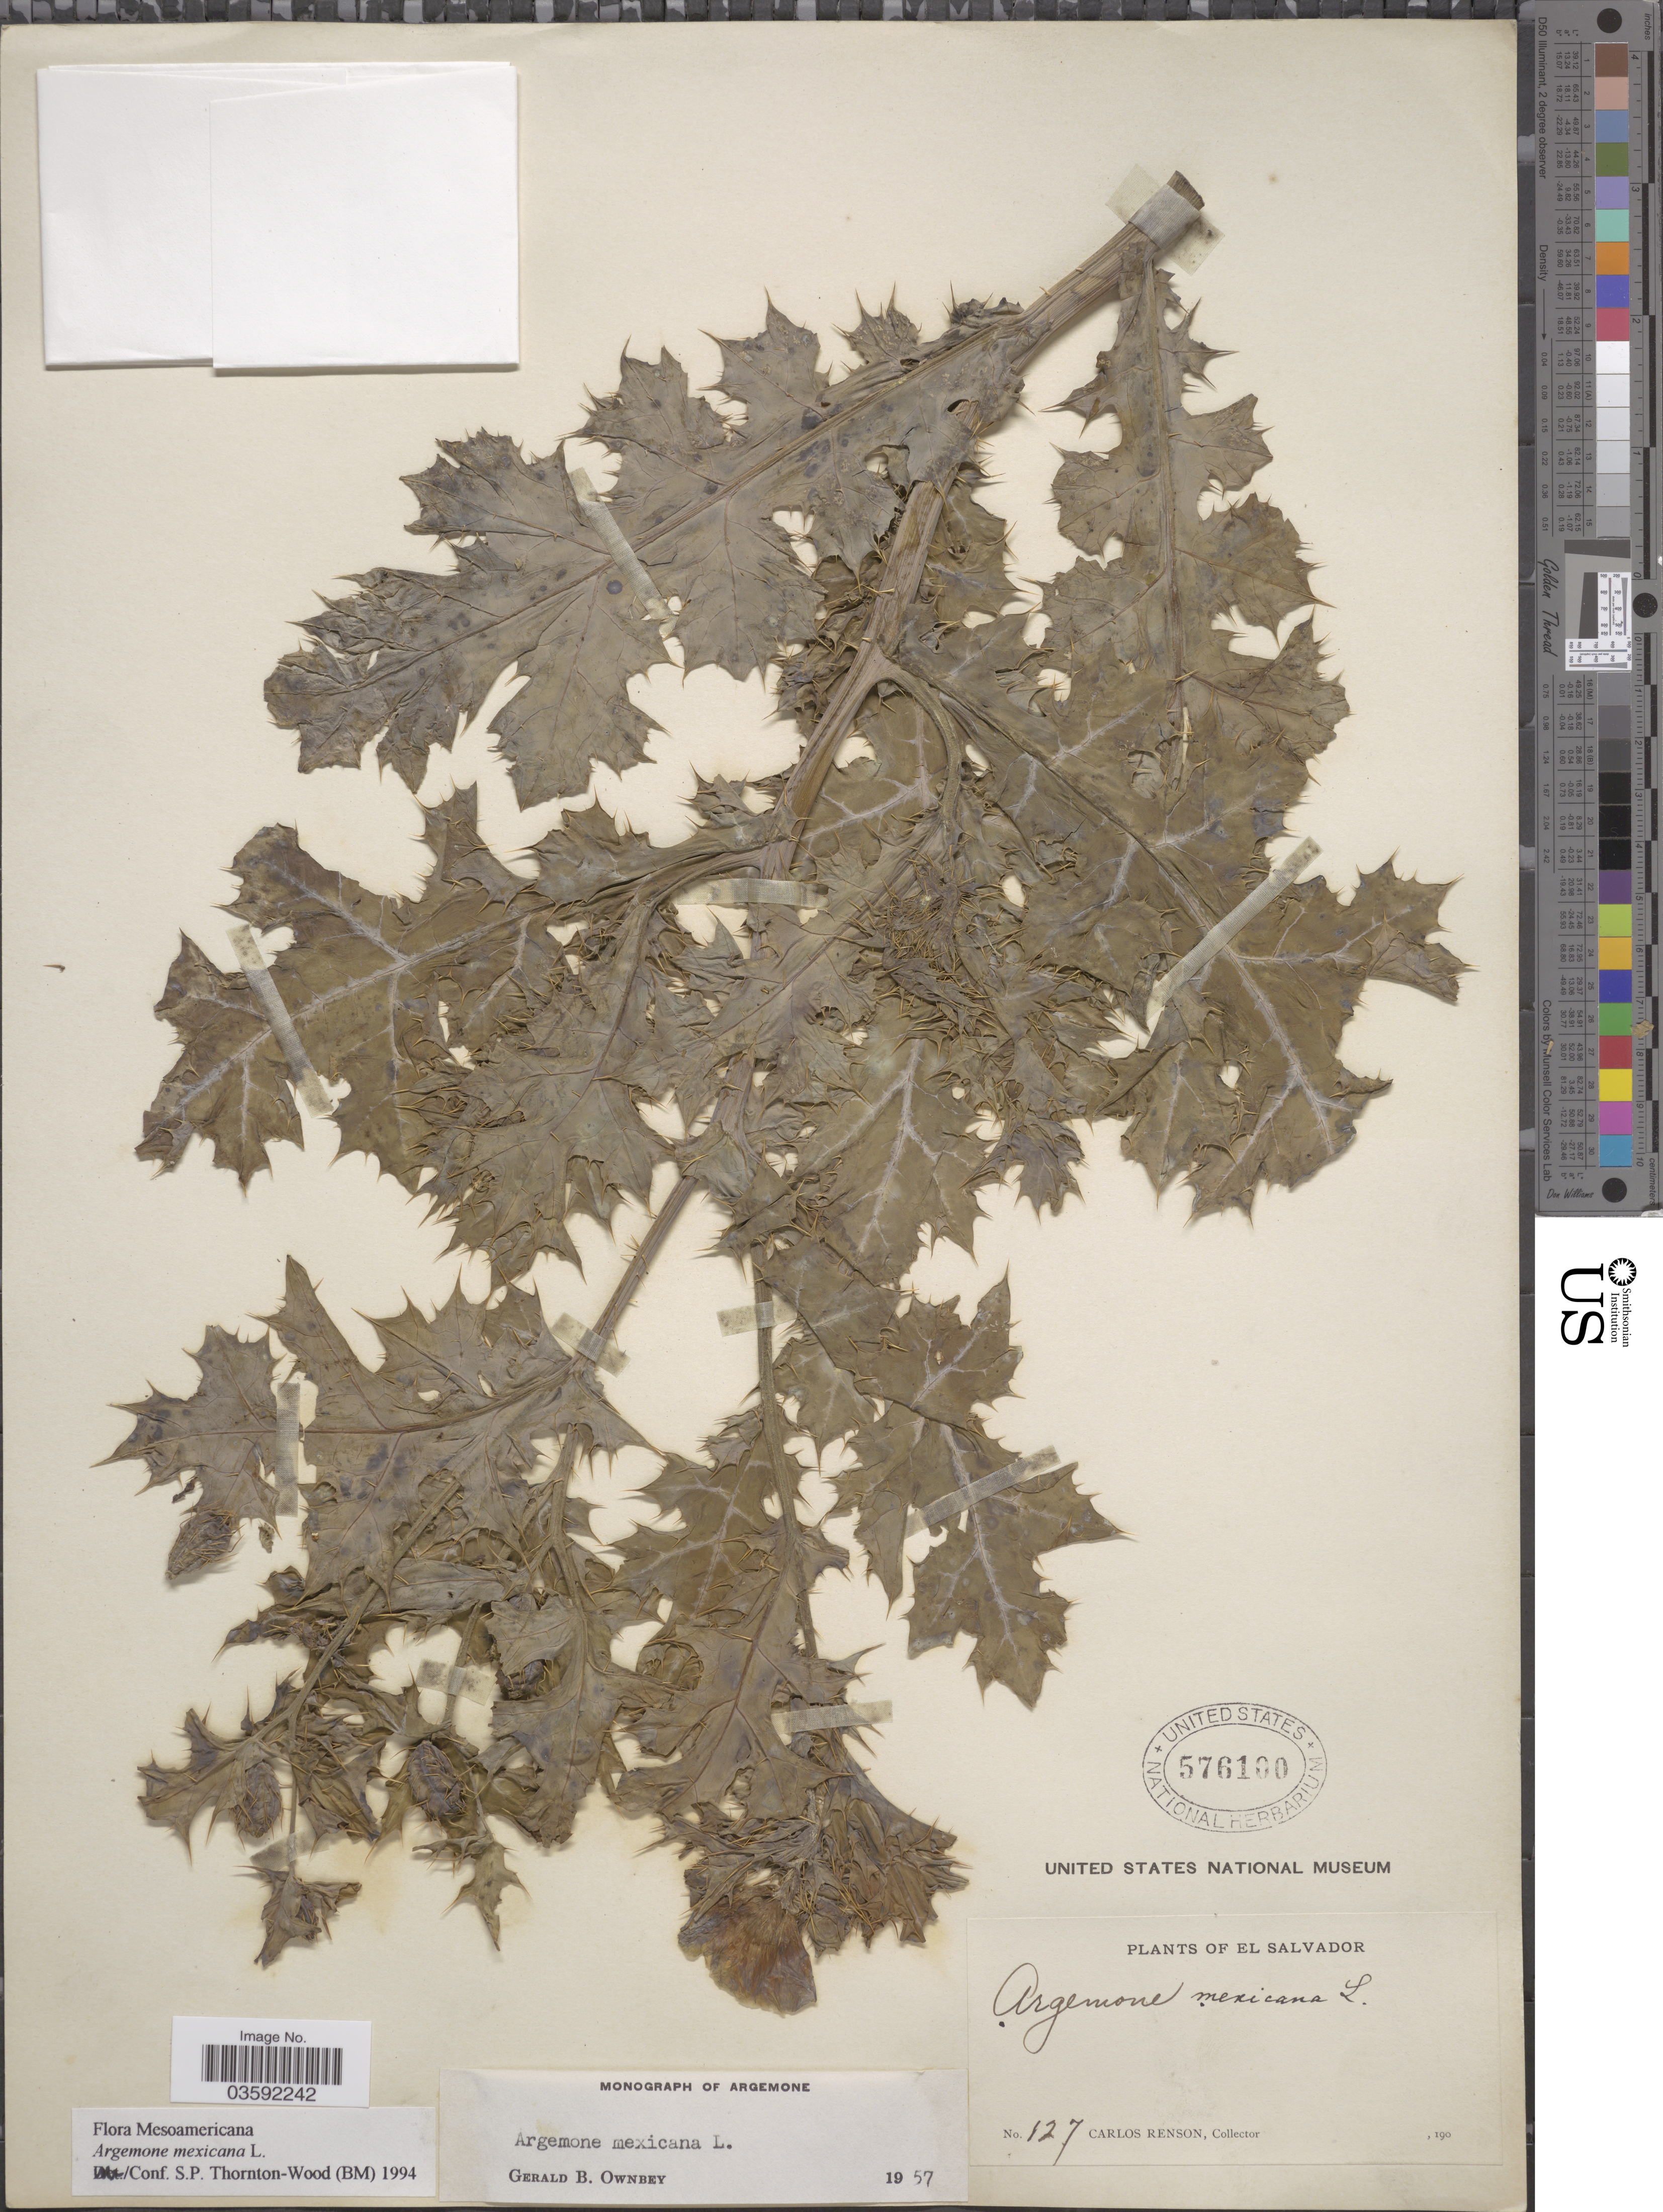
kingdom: Plantae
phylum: Tracheophyta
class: Magnoliopsida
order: Ranunculales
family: Papaveraceae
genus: Argemone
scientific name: Argemone mexicana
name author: L.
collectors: C. Renson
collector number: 127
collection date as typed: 190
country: El Salvador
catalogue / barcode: US 576100